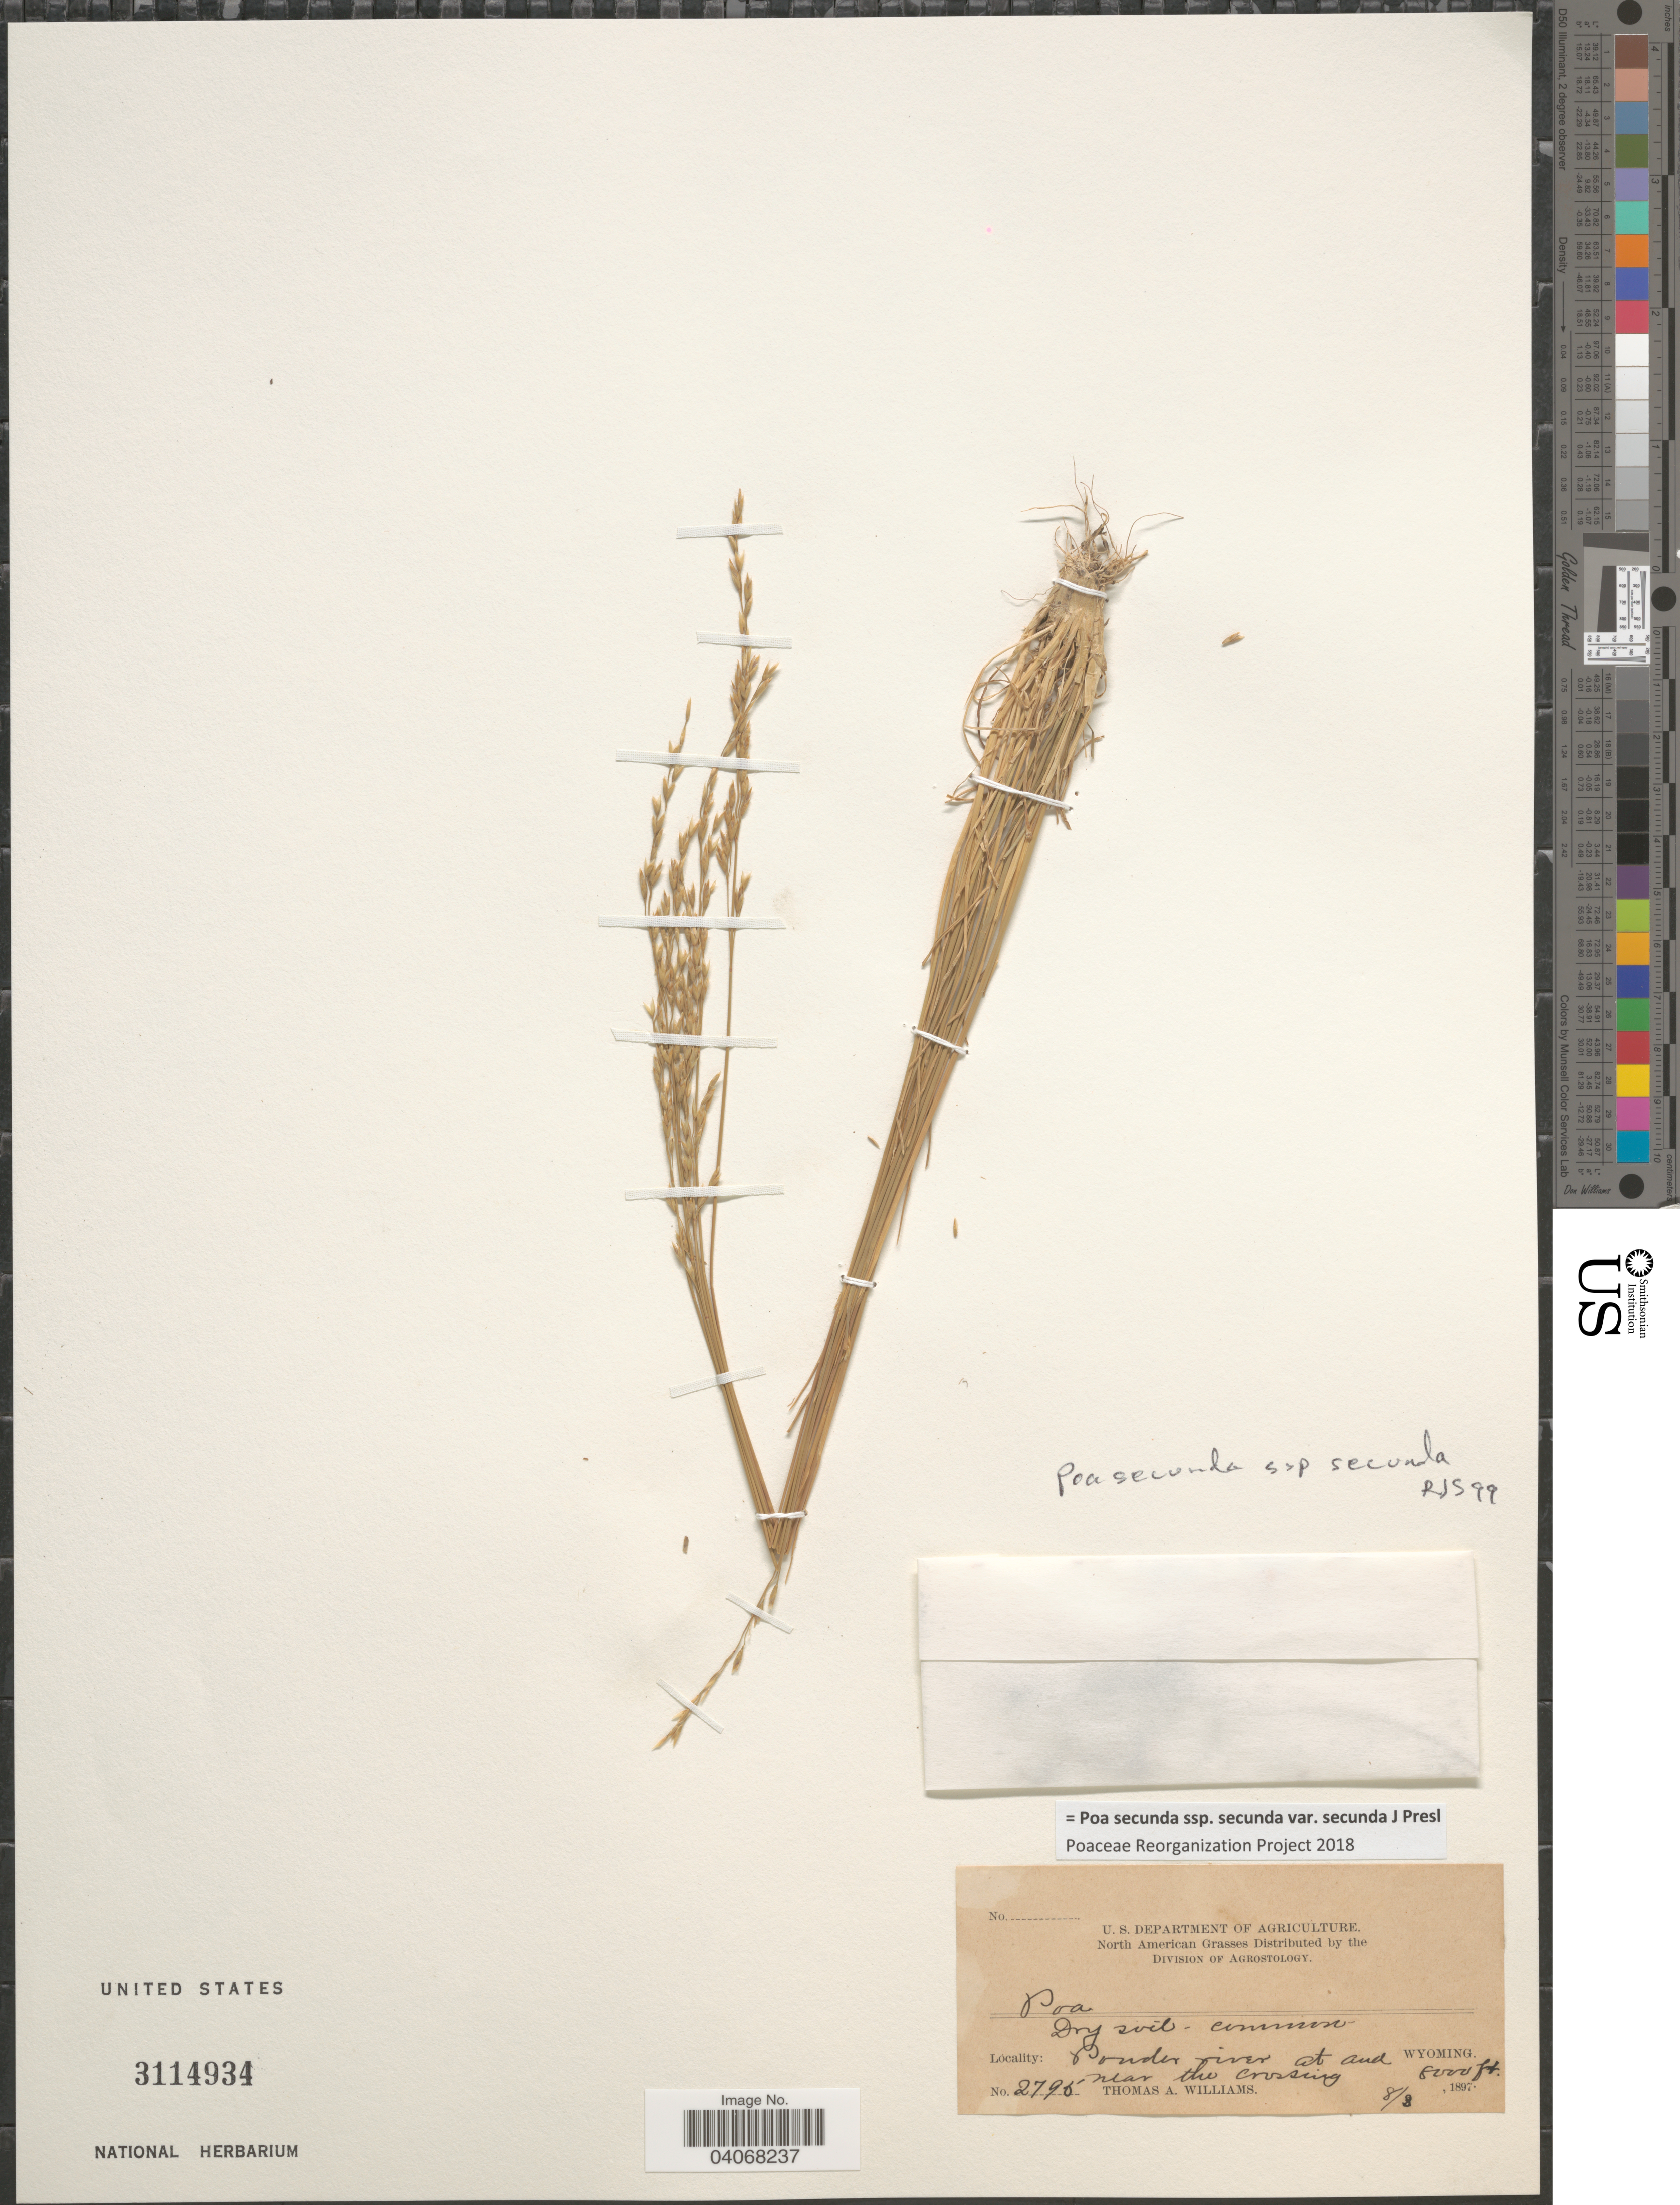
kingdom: Plantae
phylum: Tracheophyta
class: Liliopsida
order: Poales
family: Poaceae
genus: Poa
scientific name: Poa secunda subsp. secunda var. secunda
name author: J. Presl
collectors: T. A. Williams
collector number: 2795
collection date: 1897-08-03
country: United States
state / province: Wyoming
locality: Powder river at and near the crossing.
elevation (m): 2438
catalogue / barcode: US 3114934